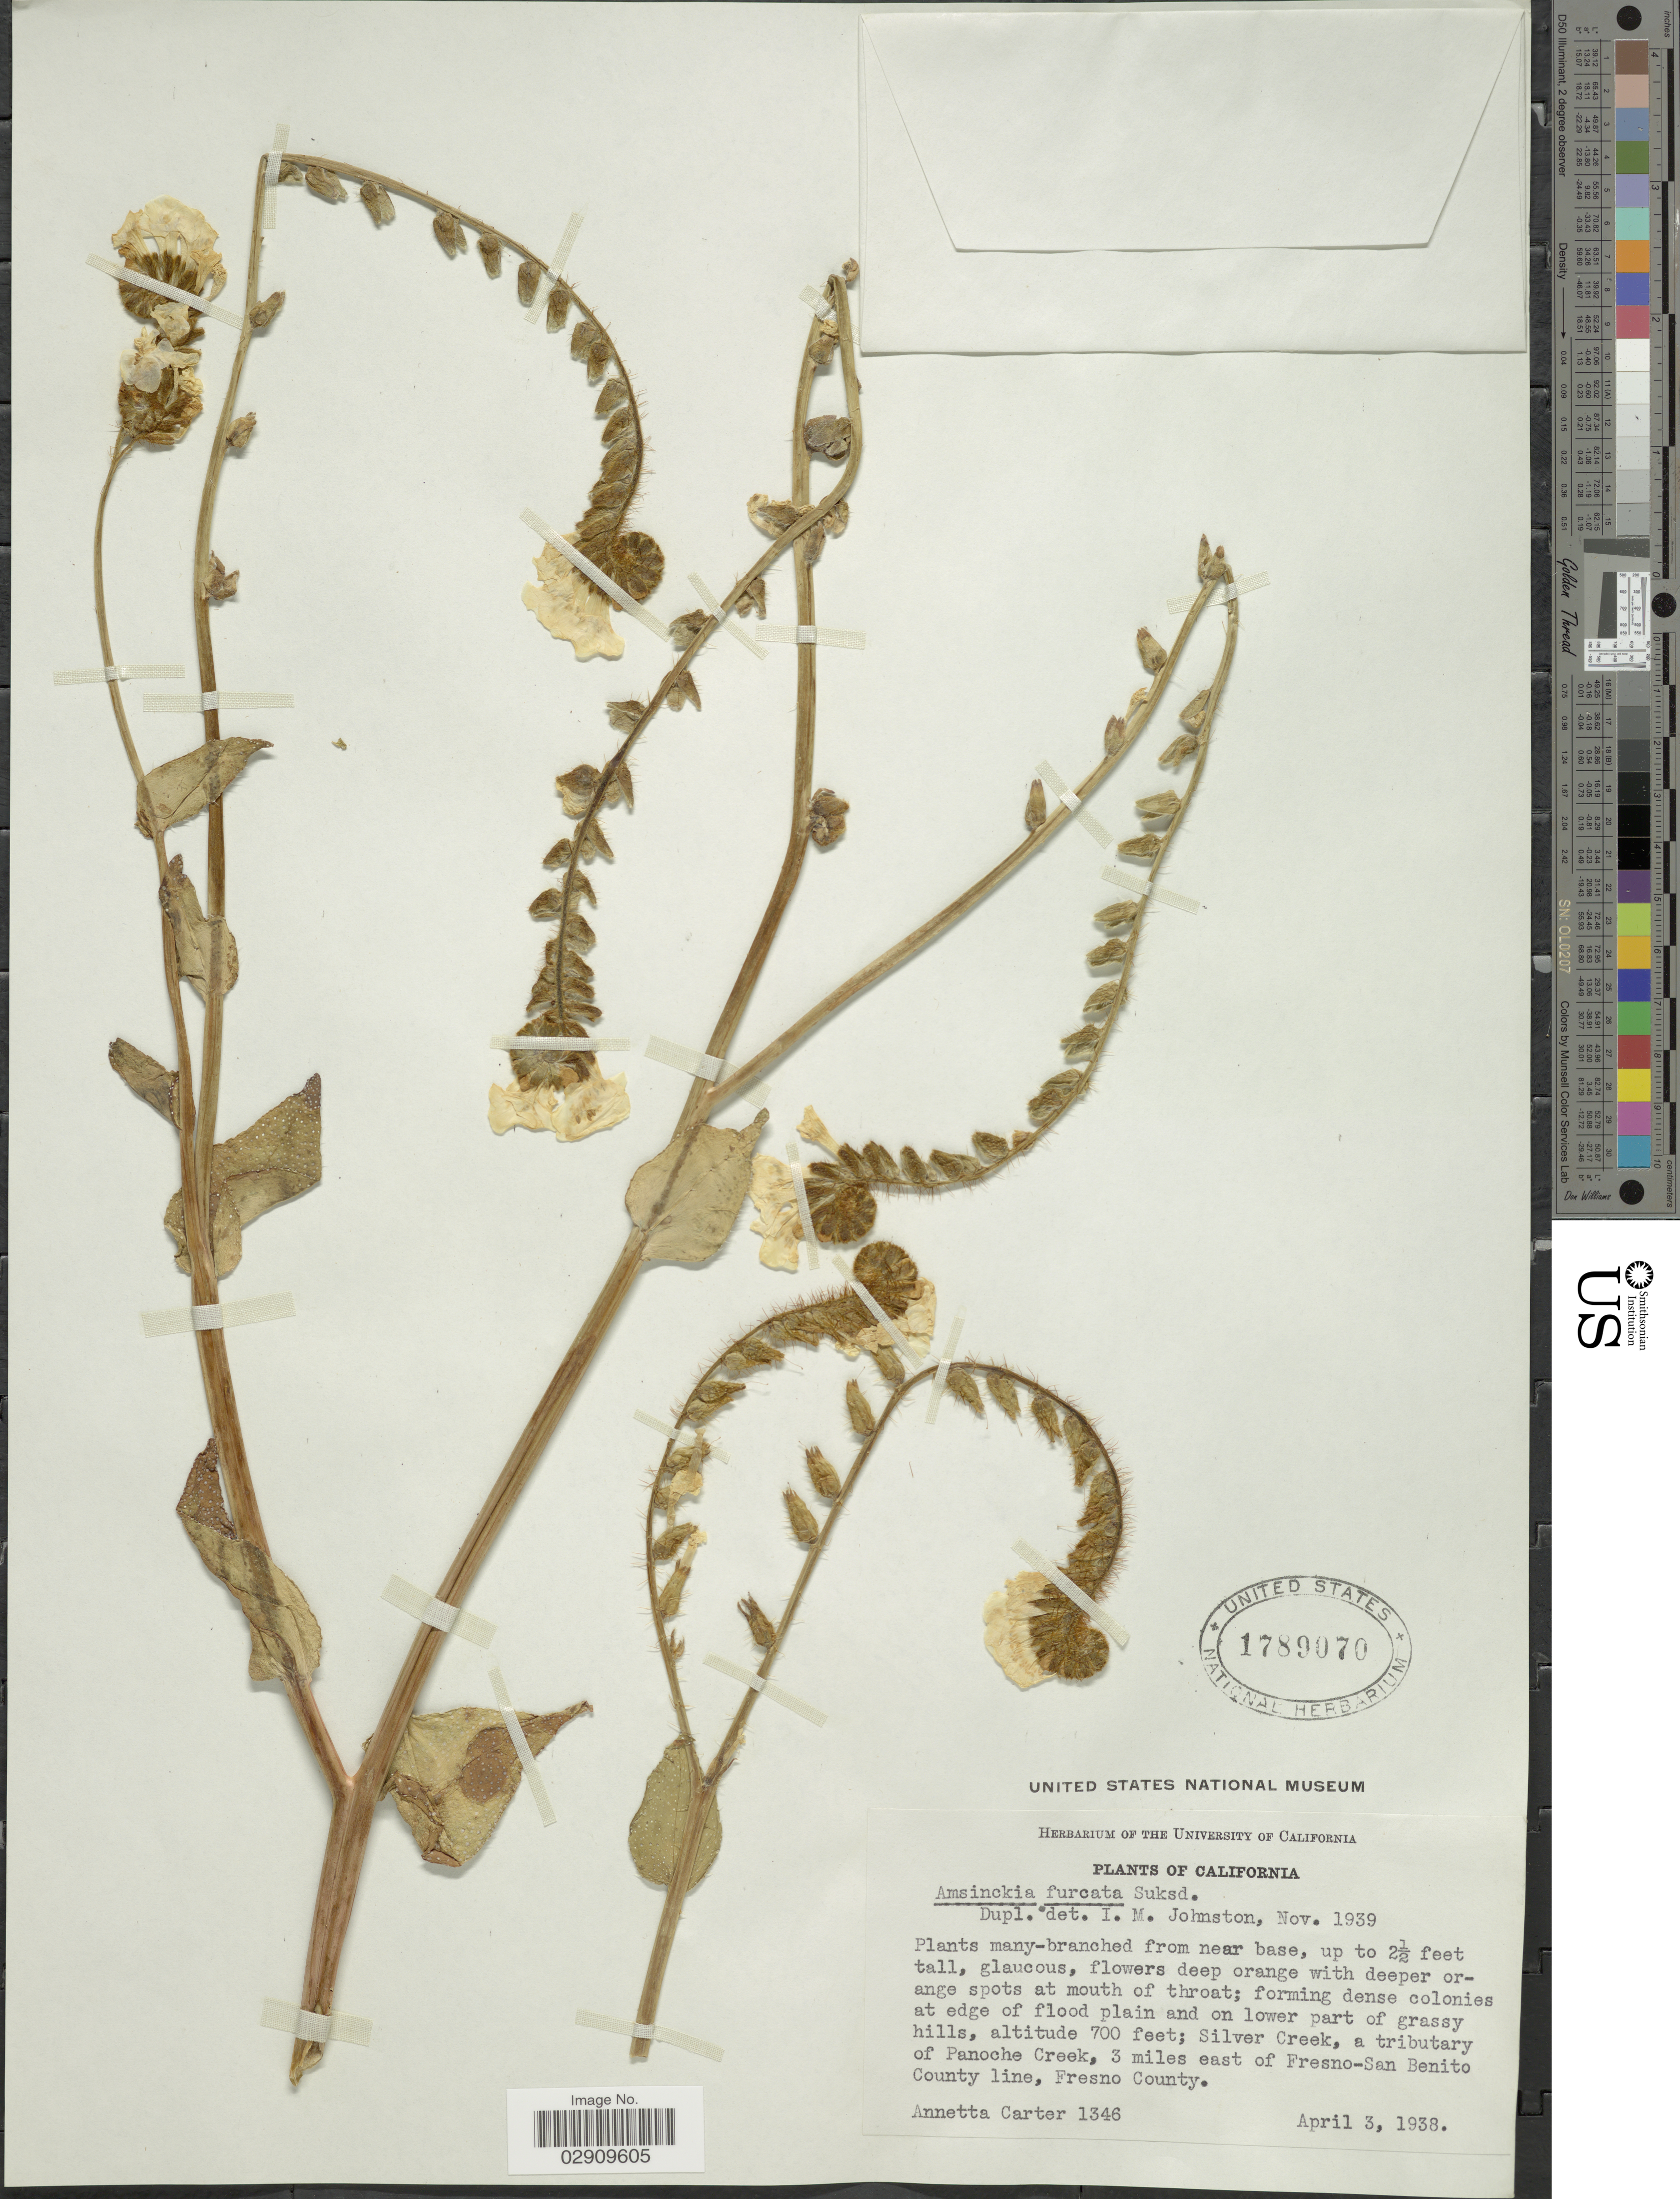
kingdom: Plantae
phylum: Tracheophyta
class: Magnoliopsida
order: Boraginales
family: Boraginaceae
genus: Amsinckia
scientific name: Amsinckia vernicosa var. furcata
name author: (Suksd.) Hoover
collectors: A. Carter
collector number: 1346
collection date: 1938-04-03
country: United States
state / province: California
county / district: Fresno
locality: Silver Creek, a tributary of Panoche Creek, 3 miles east of Fresno-San Benito County line, Fresno County.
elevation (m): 213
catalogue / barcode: US 1789070